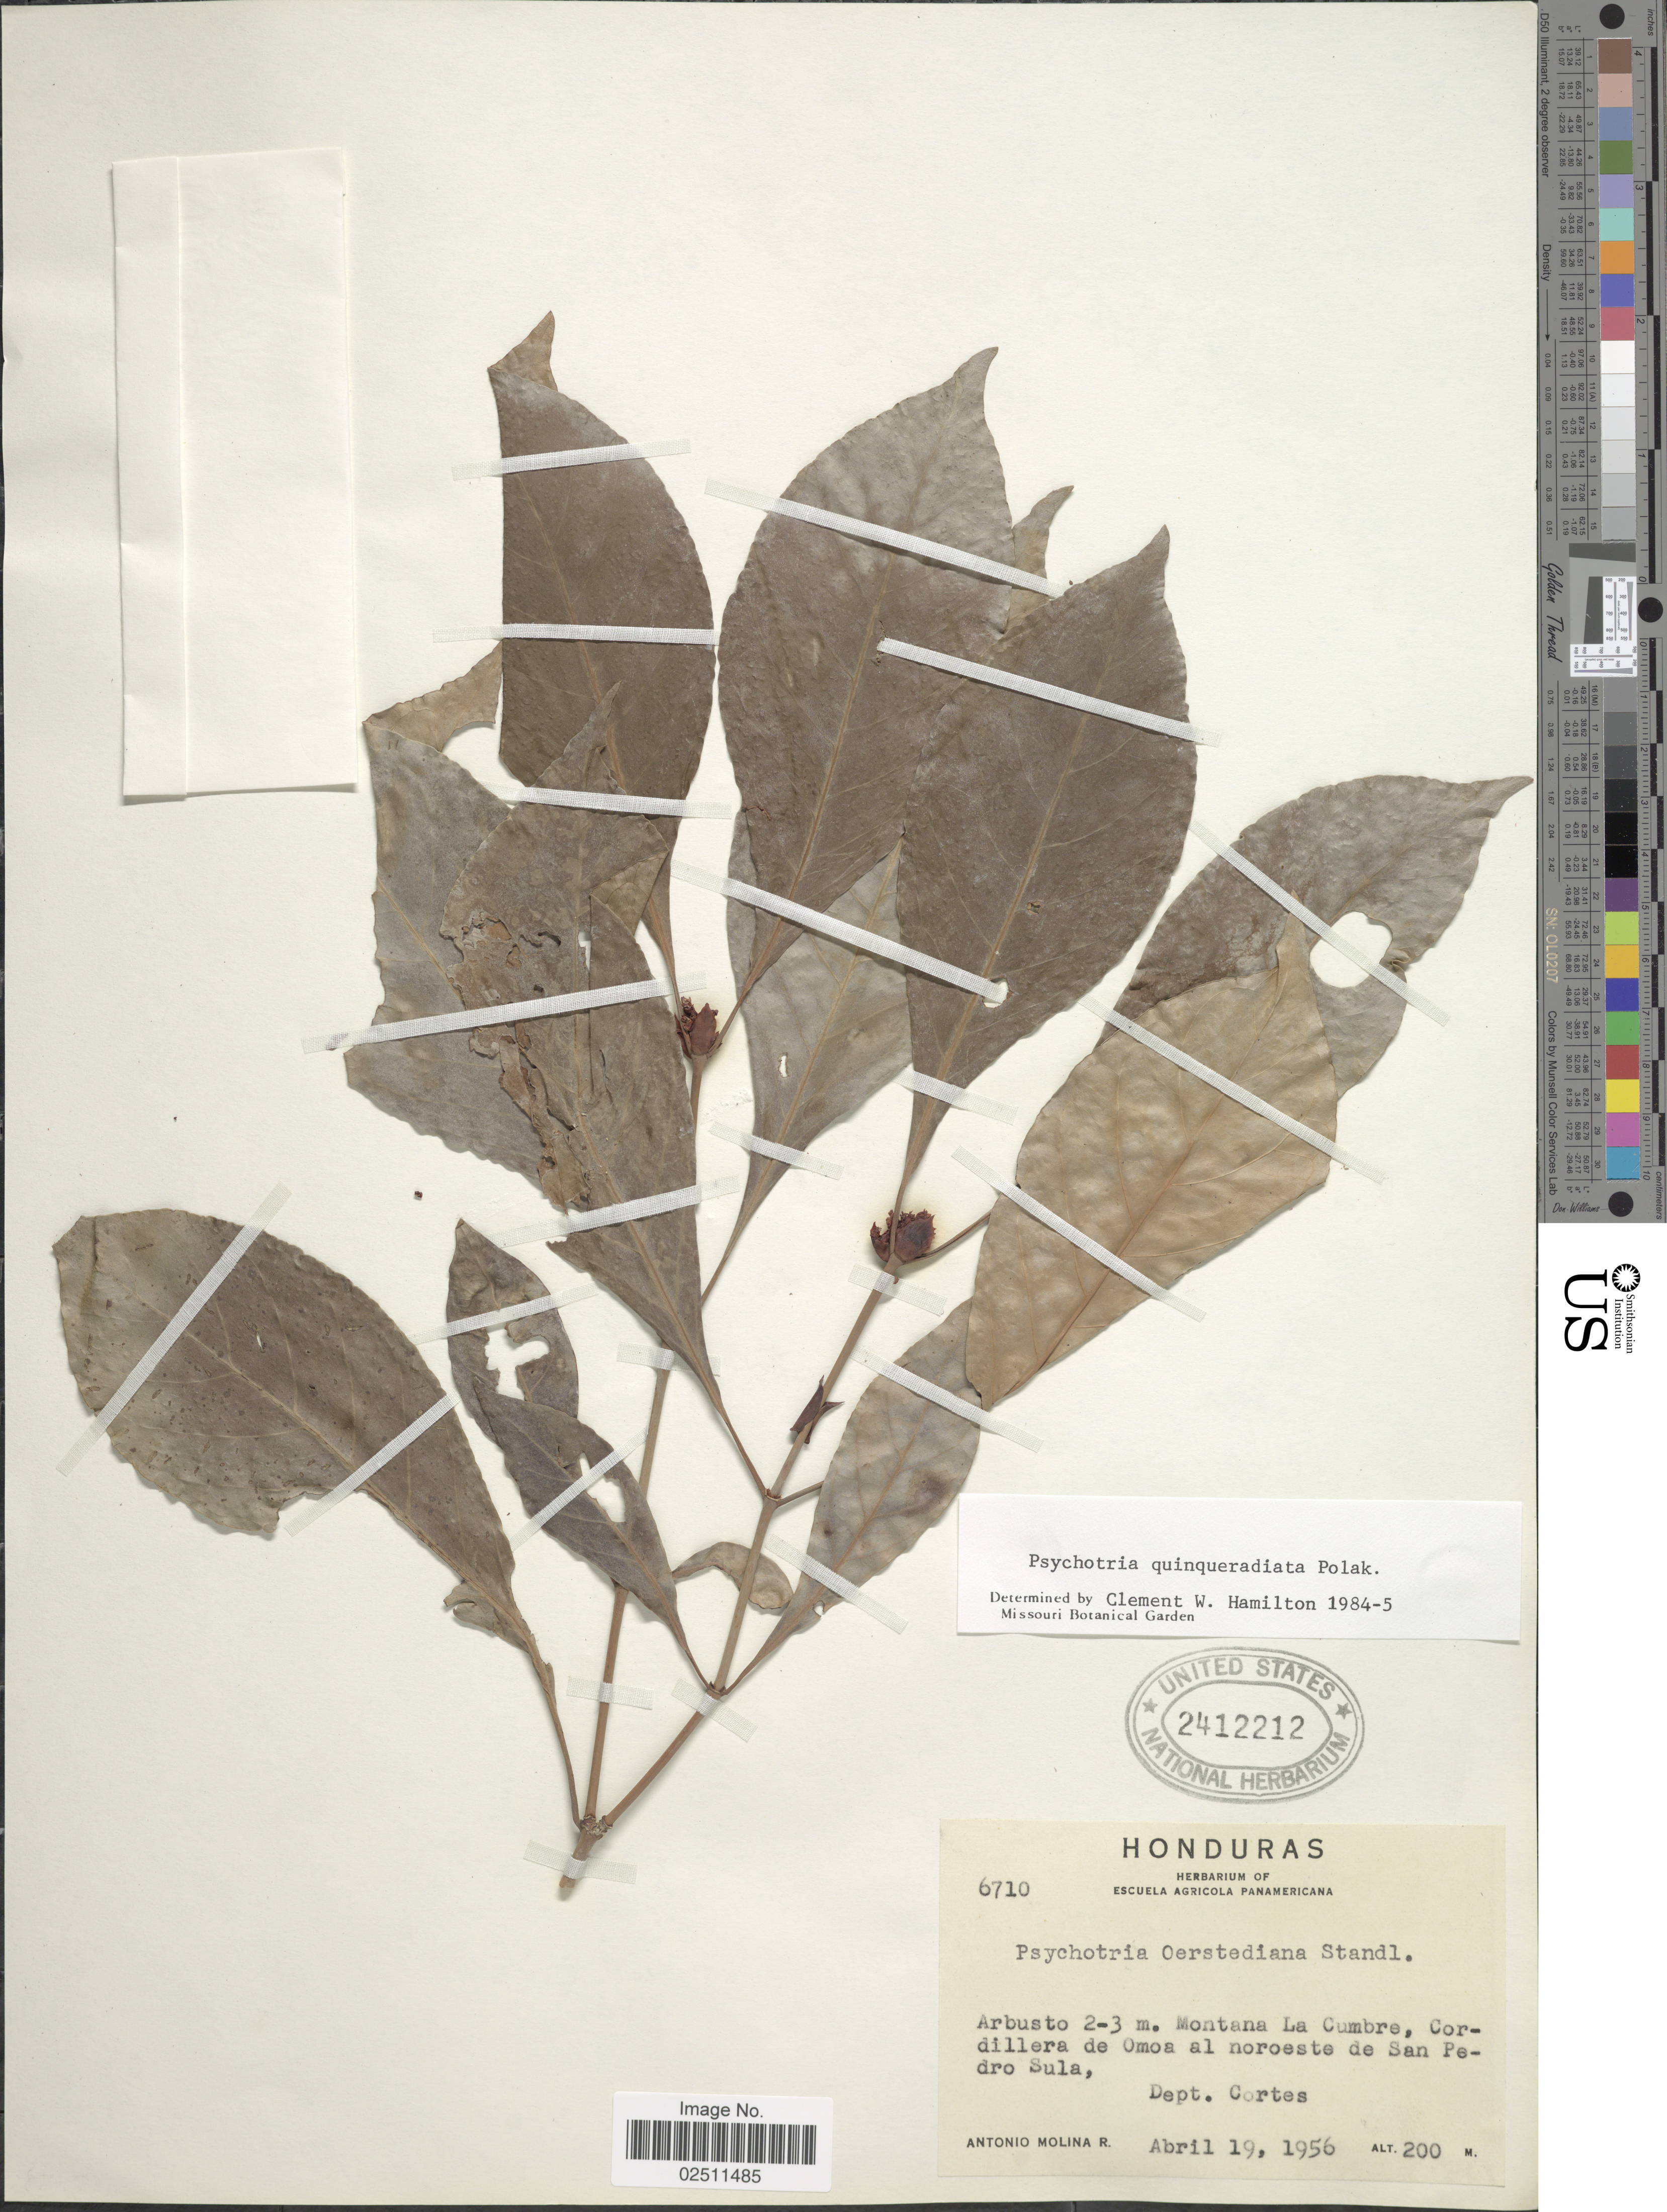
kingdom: Plantae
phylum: Tracheophyta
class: Magnoliopsida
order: Gentianales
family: Rubiaceae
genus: Psychotria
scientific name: Psychotria quinqueradiata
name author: Pol.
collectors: A. Molina R.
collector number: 6710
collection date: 1956-04-19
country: Honduras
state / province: Cortés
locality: Montana La Cumbre, Cordillera de Omoa al noroeste de San Pedro Sula, Dept. Cortes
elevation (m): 200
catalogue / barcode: US 2412212